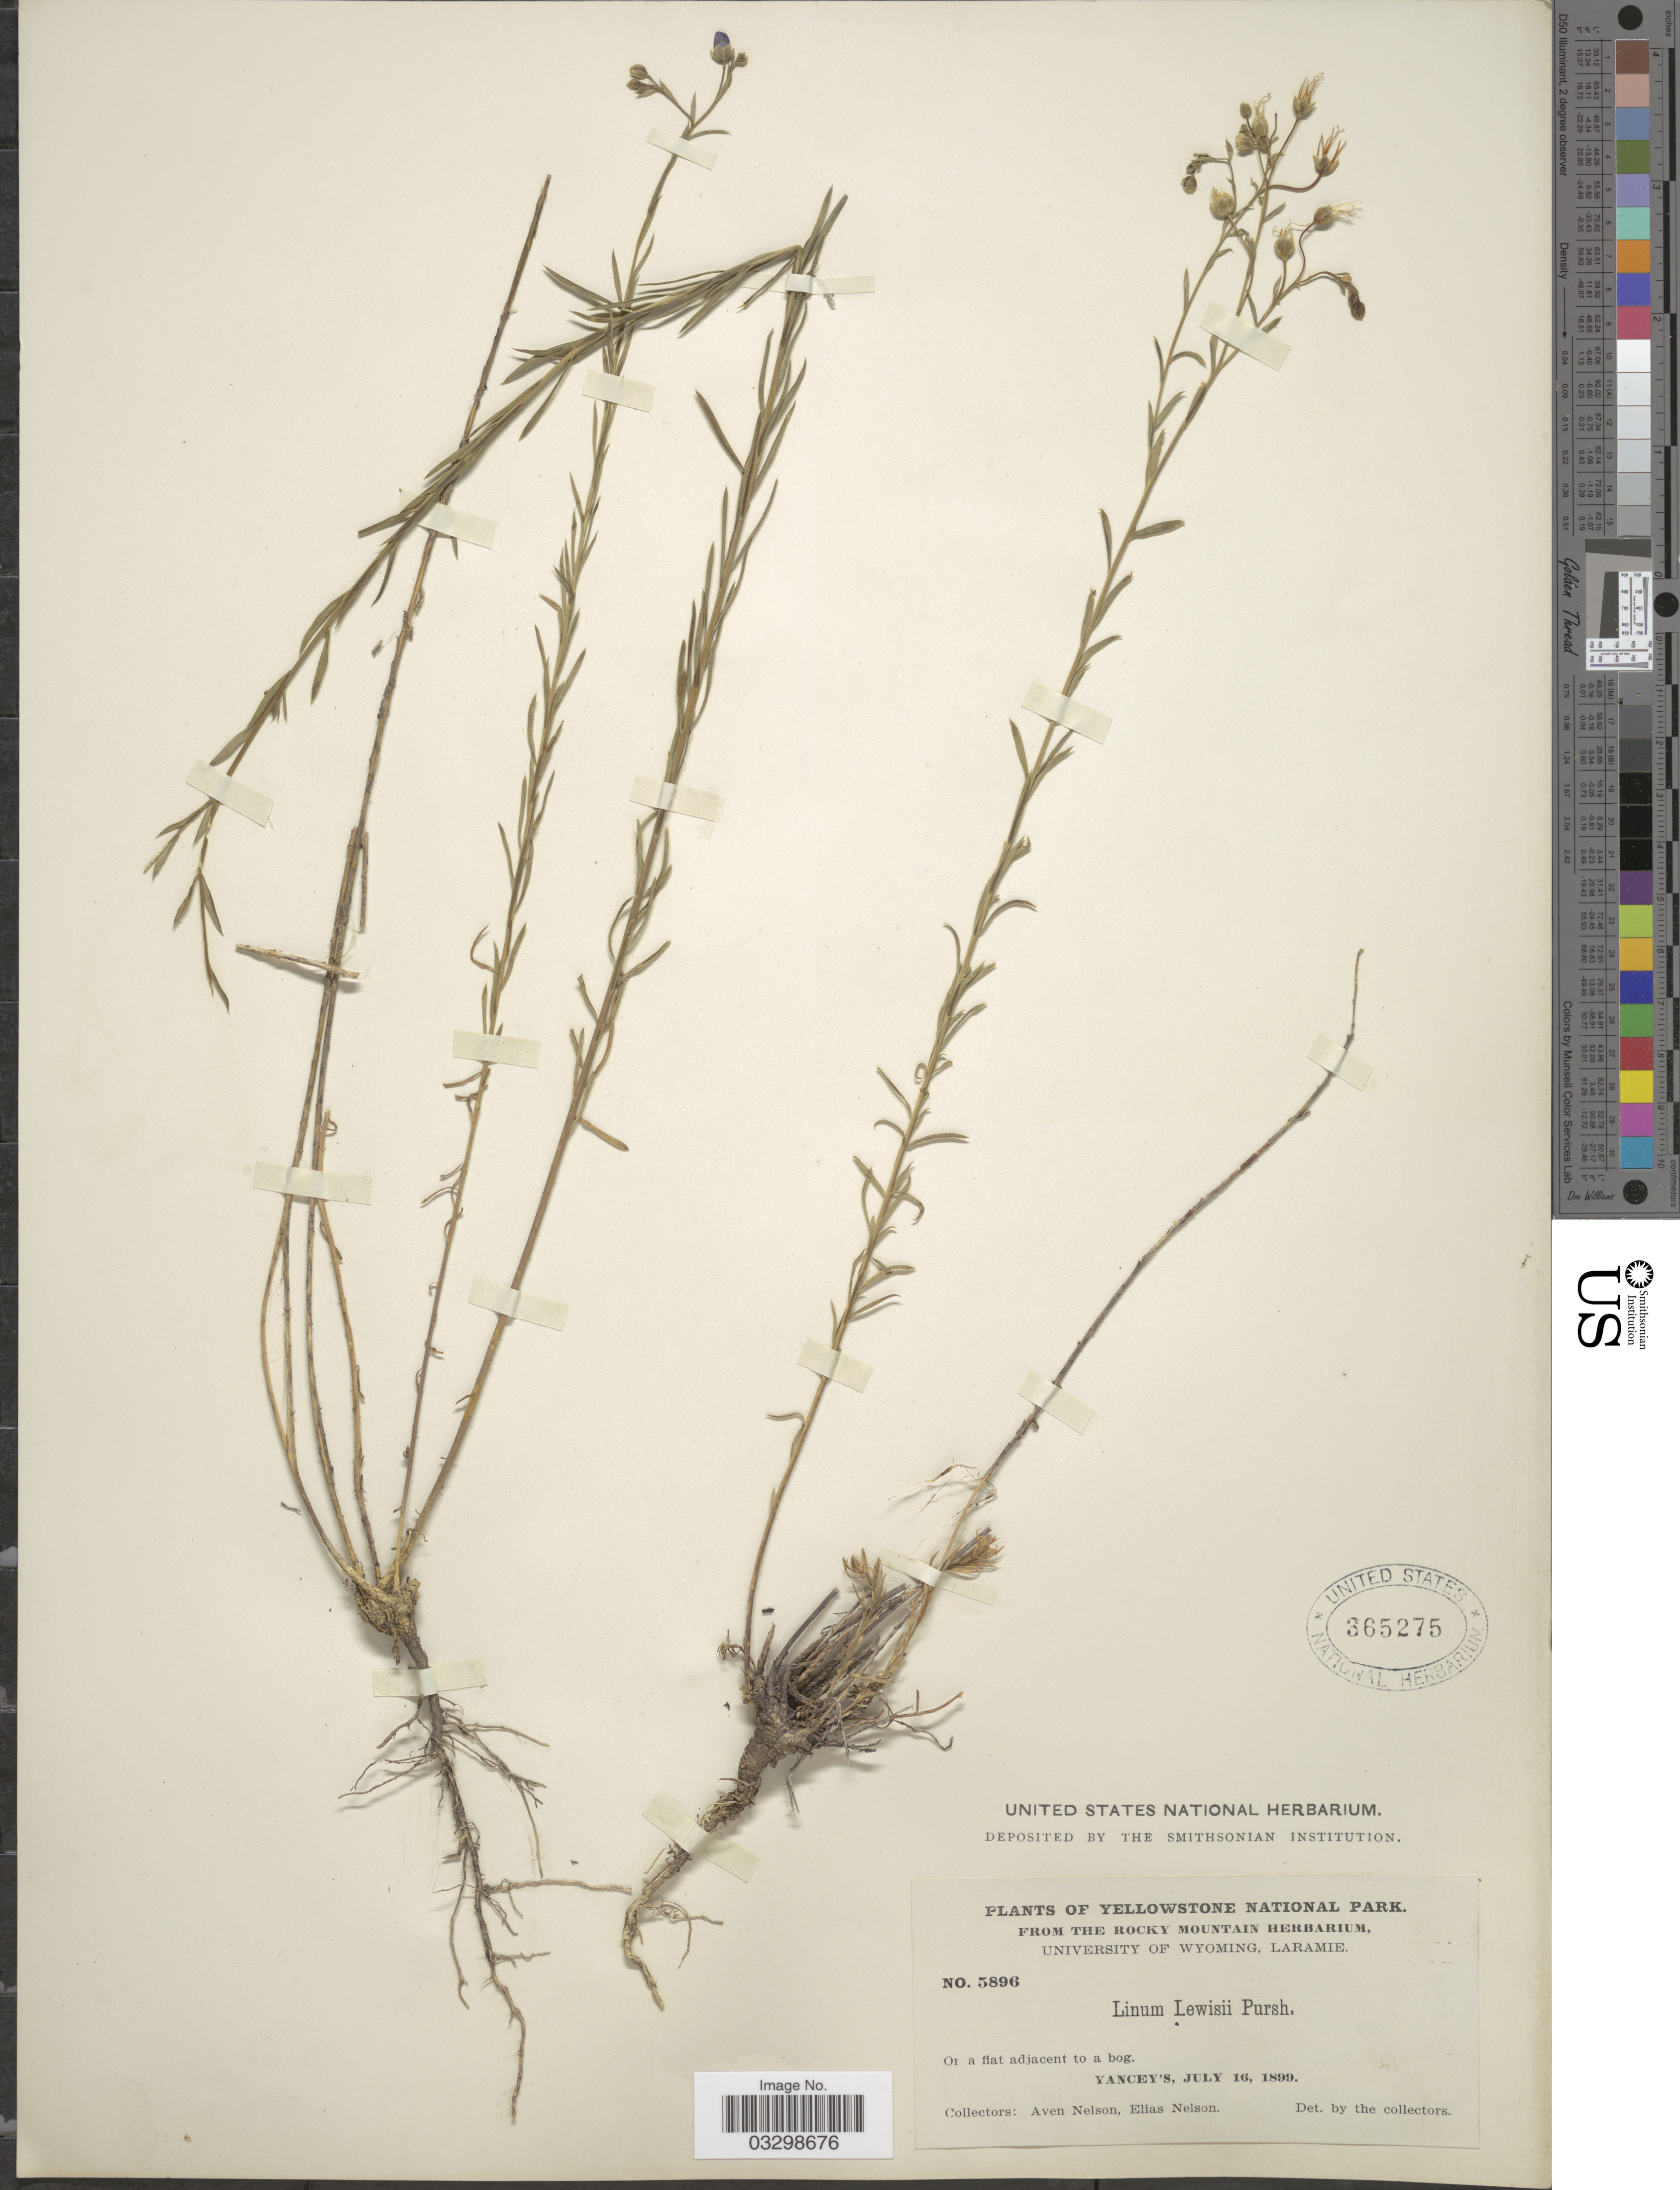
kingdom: Plantae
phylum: Tracheophyta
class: Magnoliopsida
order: Malpighiales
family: Linaceae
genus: Linum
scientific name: Linum lewisii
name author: Pursh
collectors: A. Nelson & E. Nelson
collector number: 5896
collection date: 1899-07-16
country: United States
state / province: Wyoming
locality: Yellowstone National Park. Yancey's.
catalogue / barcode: US 365275